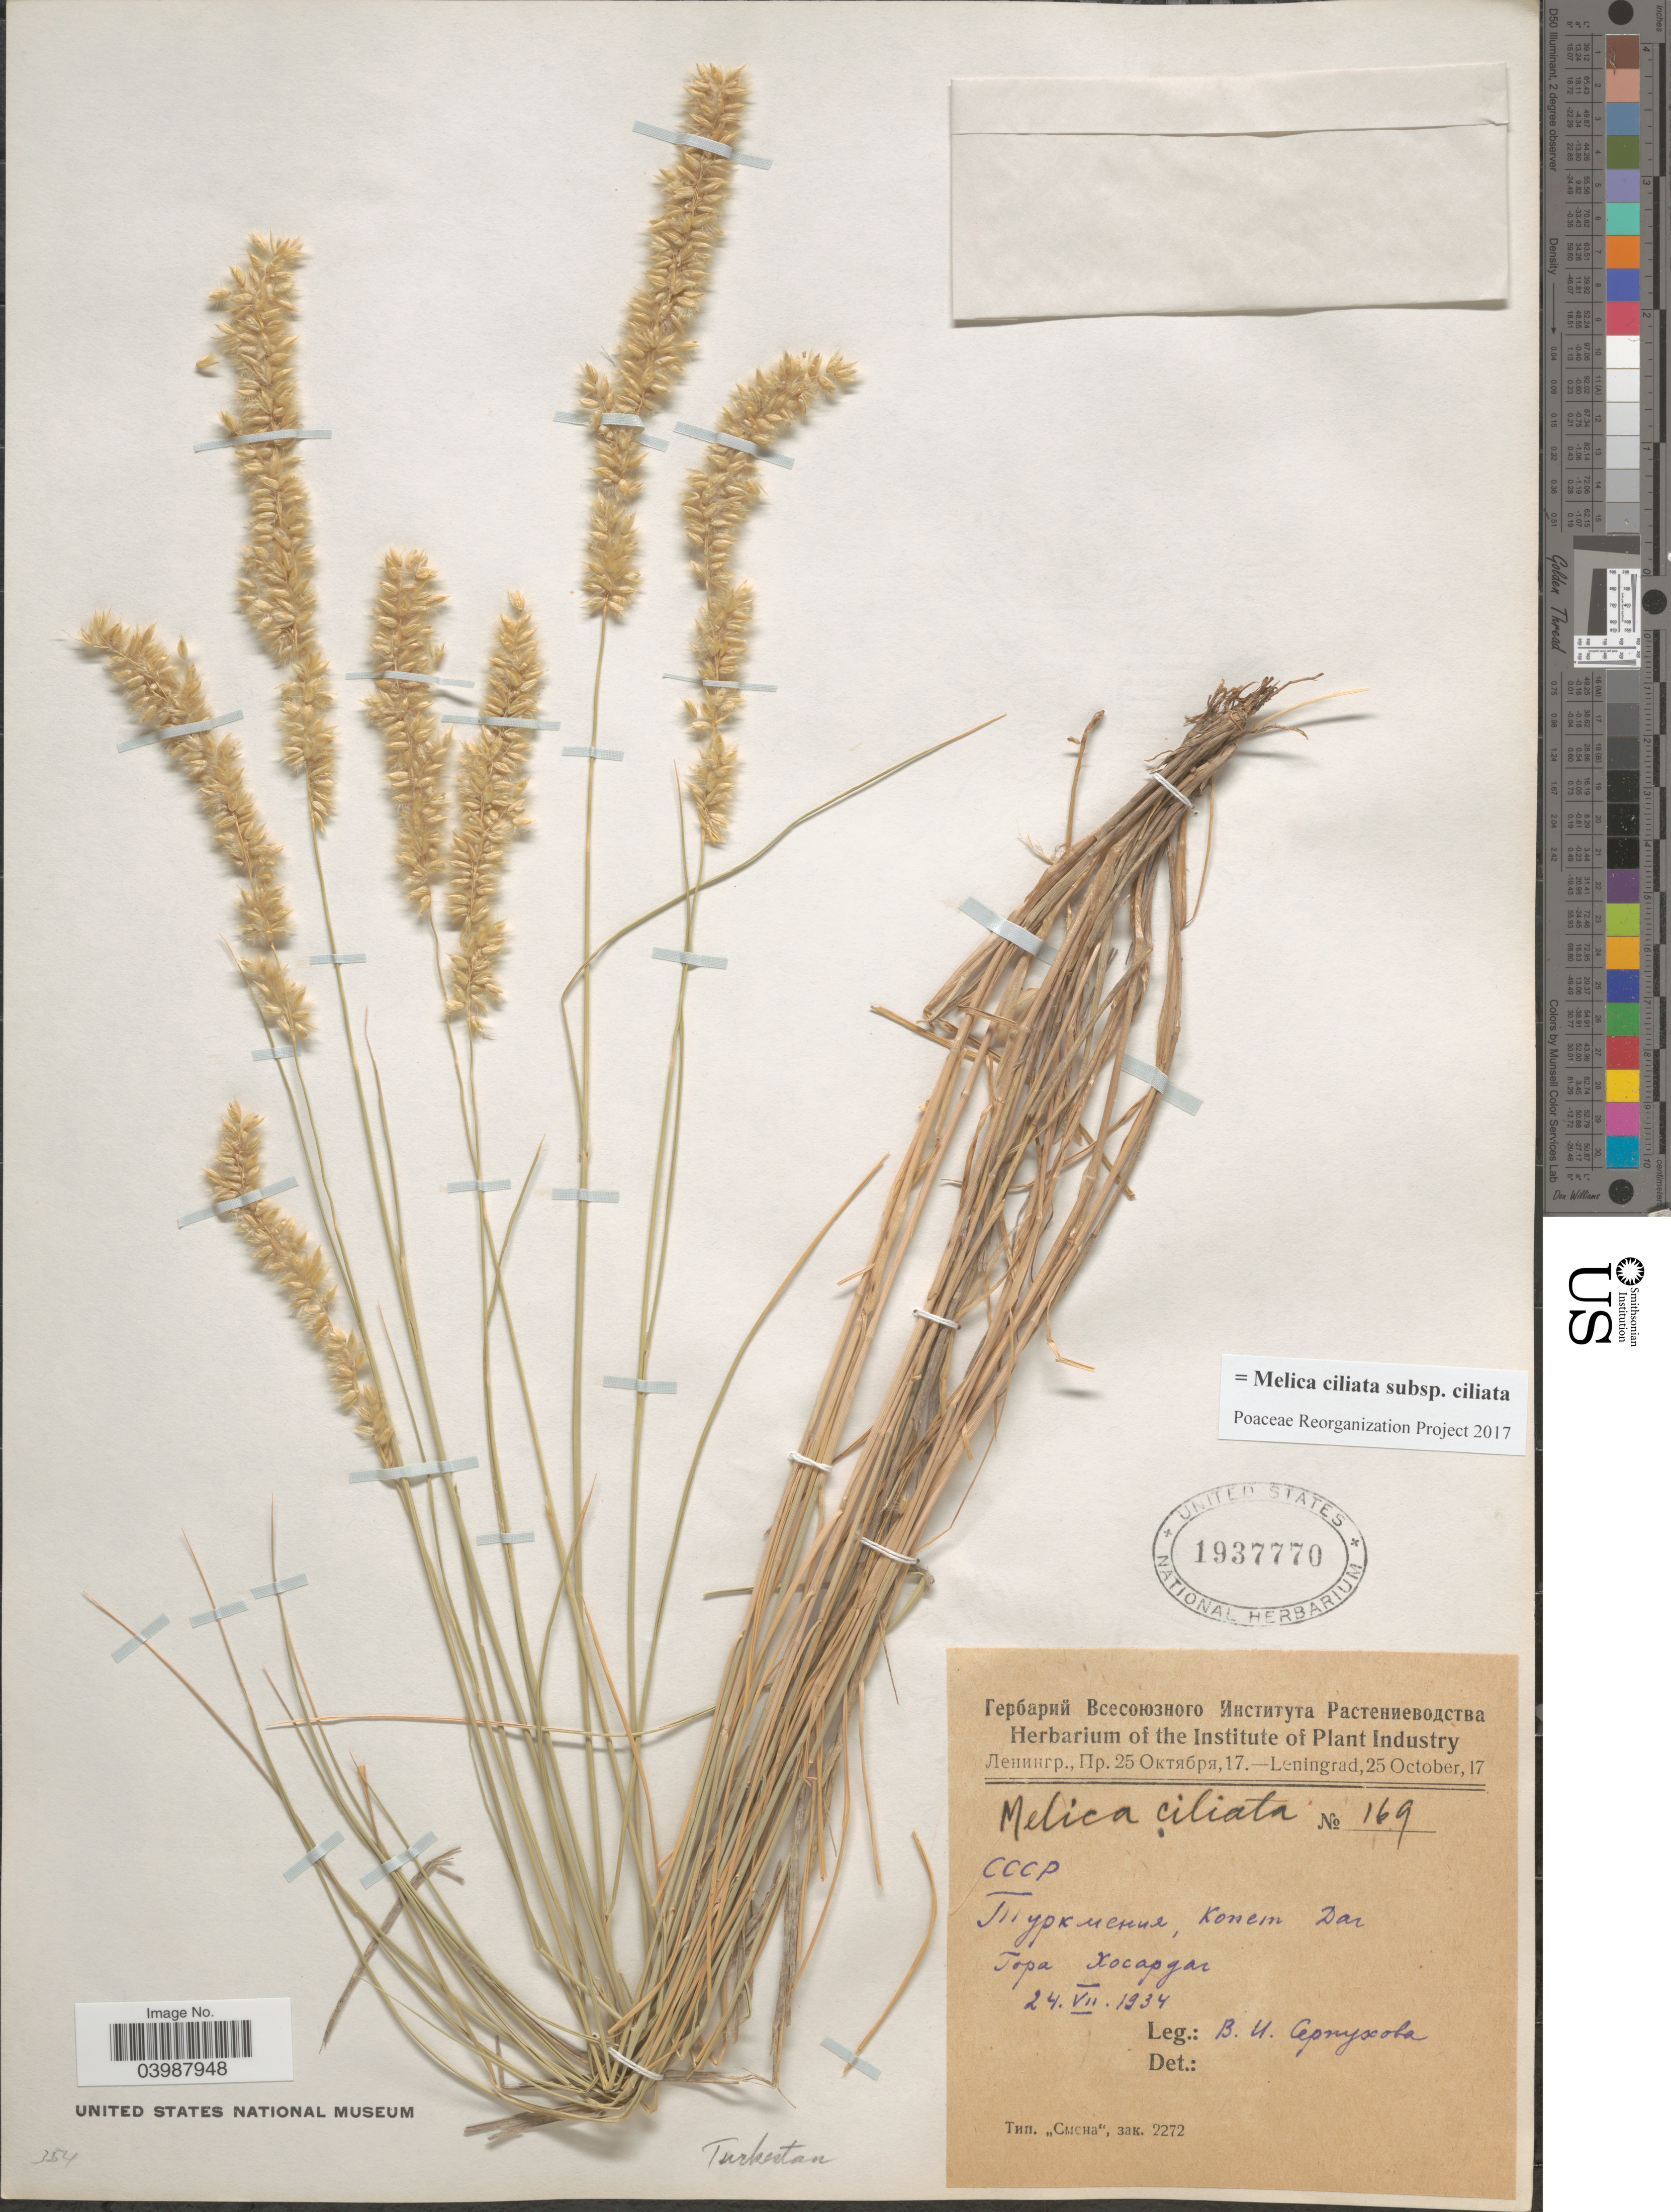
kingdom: Plantae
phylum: Tracheophyta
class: Liliopsida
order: Poales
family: Poaceae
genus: Melica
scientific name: Melica ciliata subsp. ciliata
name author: L.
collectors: V. Serpukhova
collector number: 169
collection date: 1934-07-24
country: Turkmenistan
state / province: Balkan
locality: Kopet-Dag Mts, Hasardag Mt.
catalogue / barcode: US 1937770